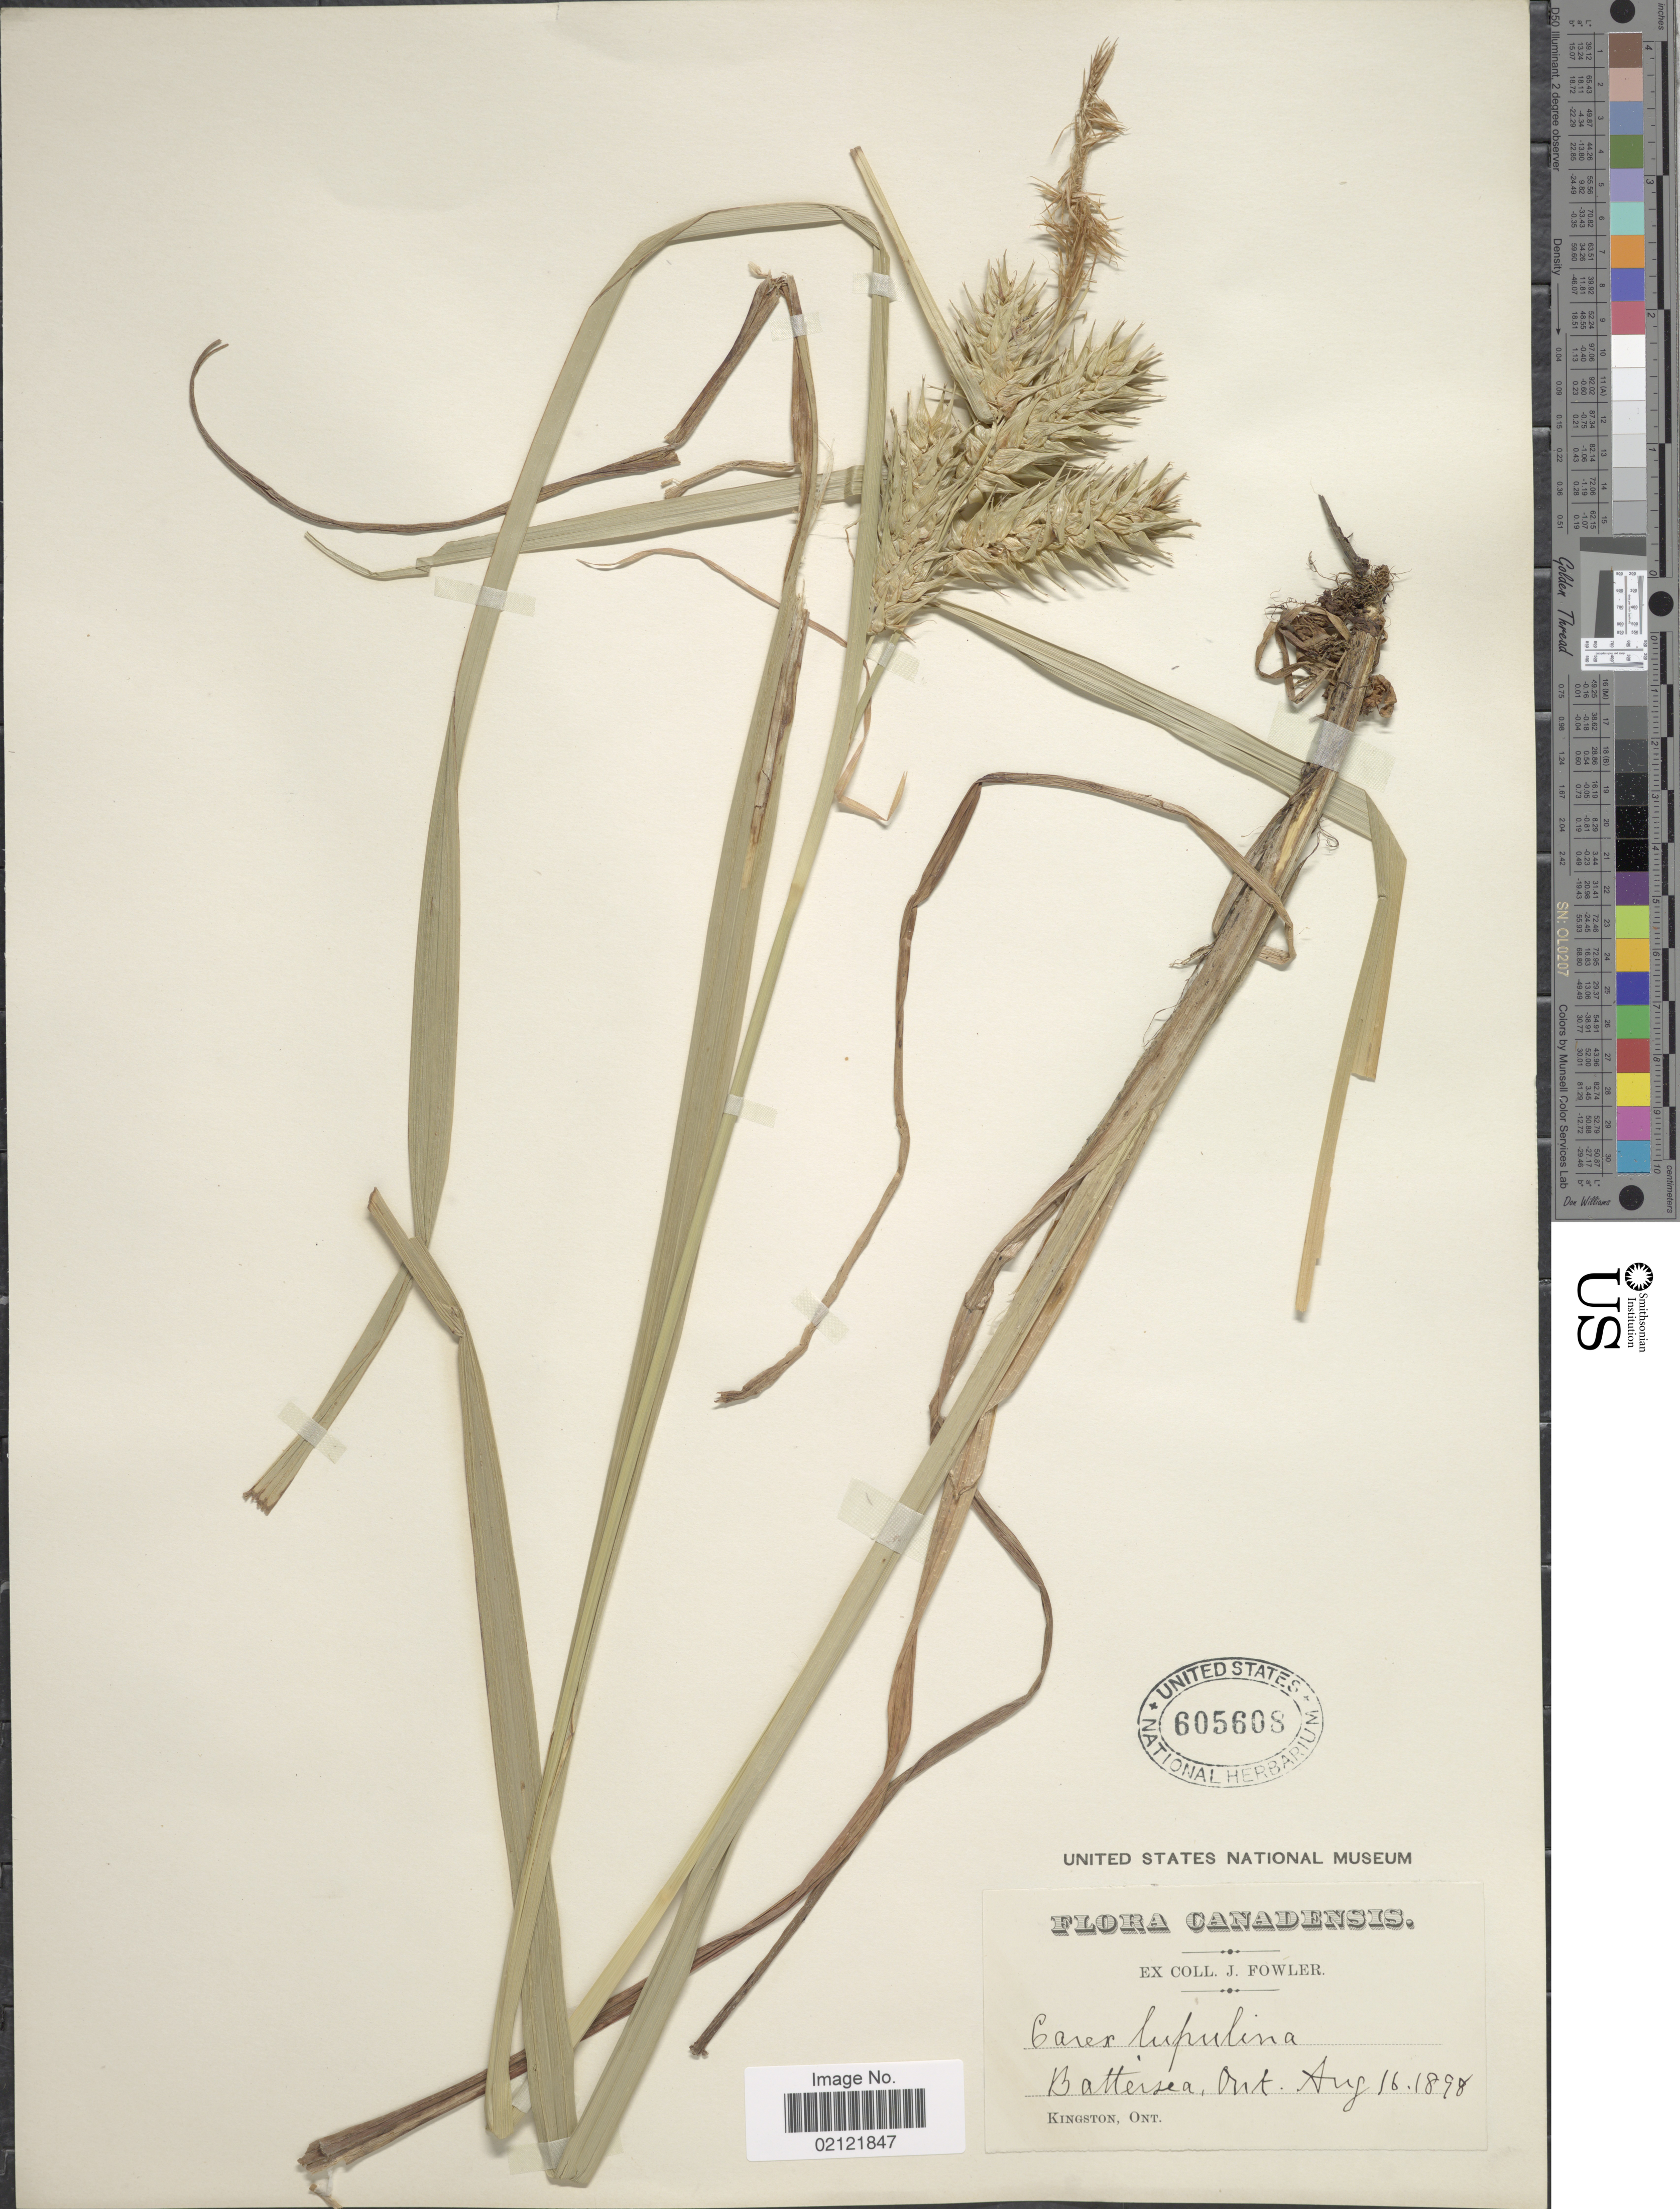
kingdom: Plantae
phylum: Tracheophyta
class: Liliopsida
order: Poales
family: Cyperaceae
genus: Carex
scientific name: Carex lupulina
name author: Muhl. ex Willd.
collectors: J. P. Fowler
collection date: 1898-08-16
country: Canada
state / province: Ontario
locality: Battersea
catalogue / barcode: US 605608